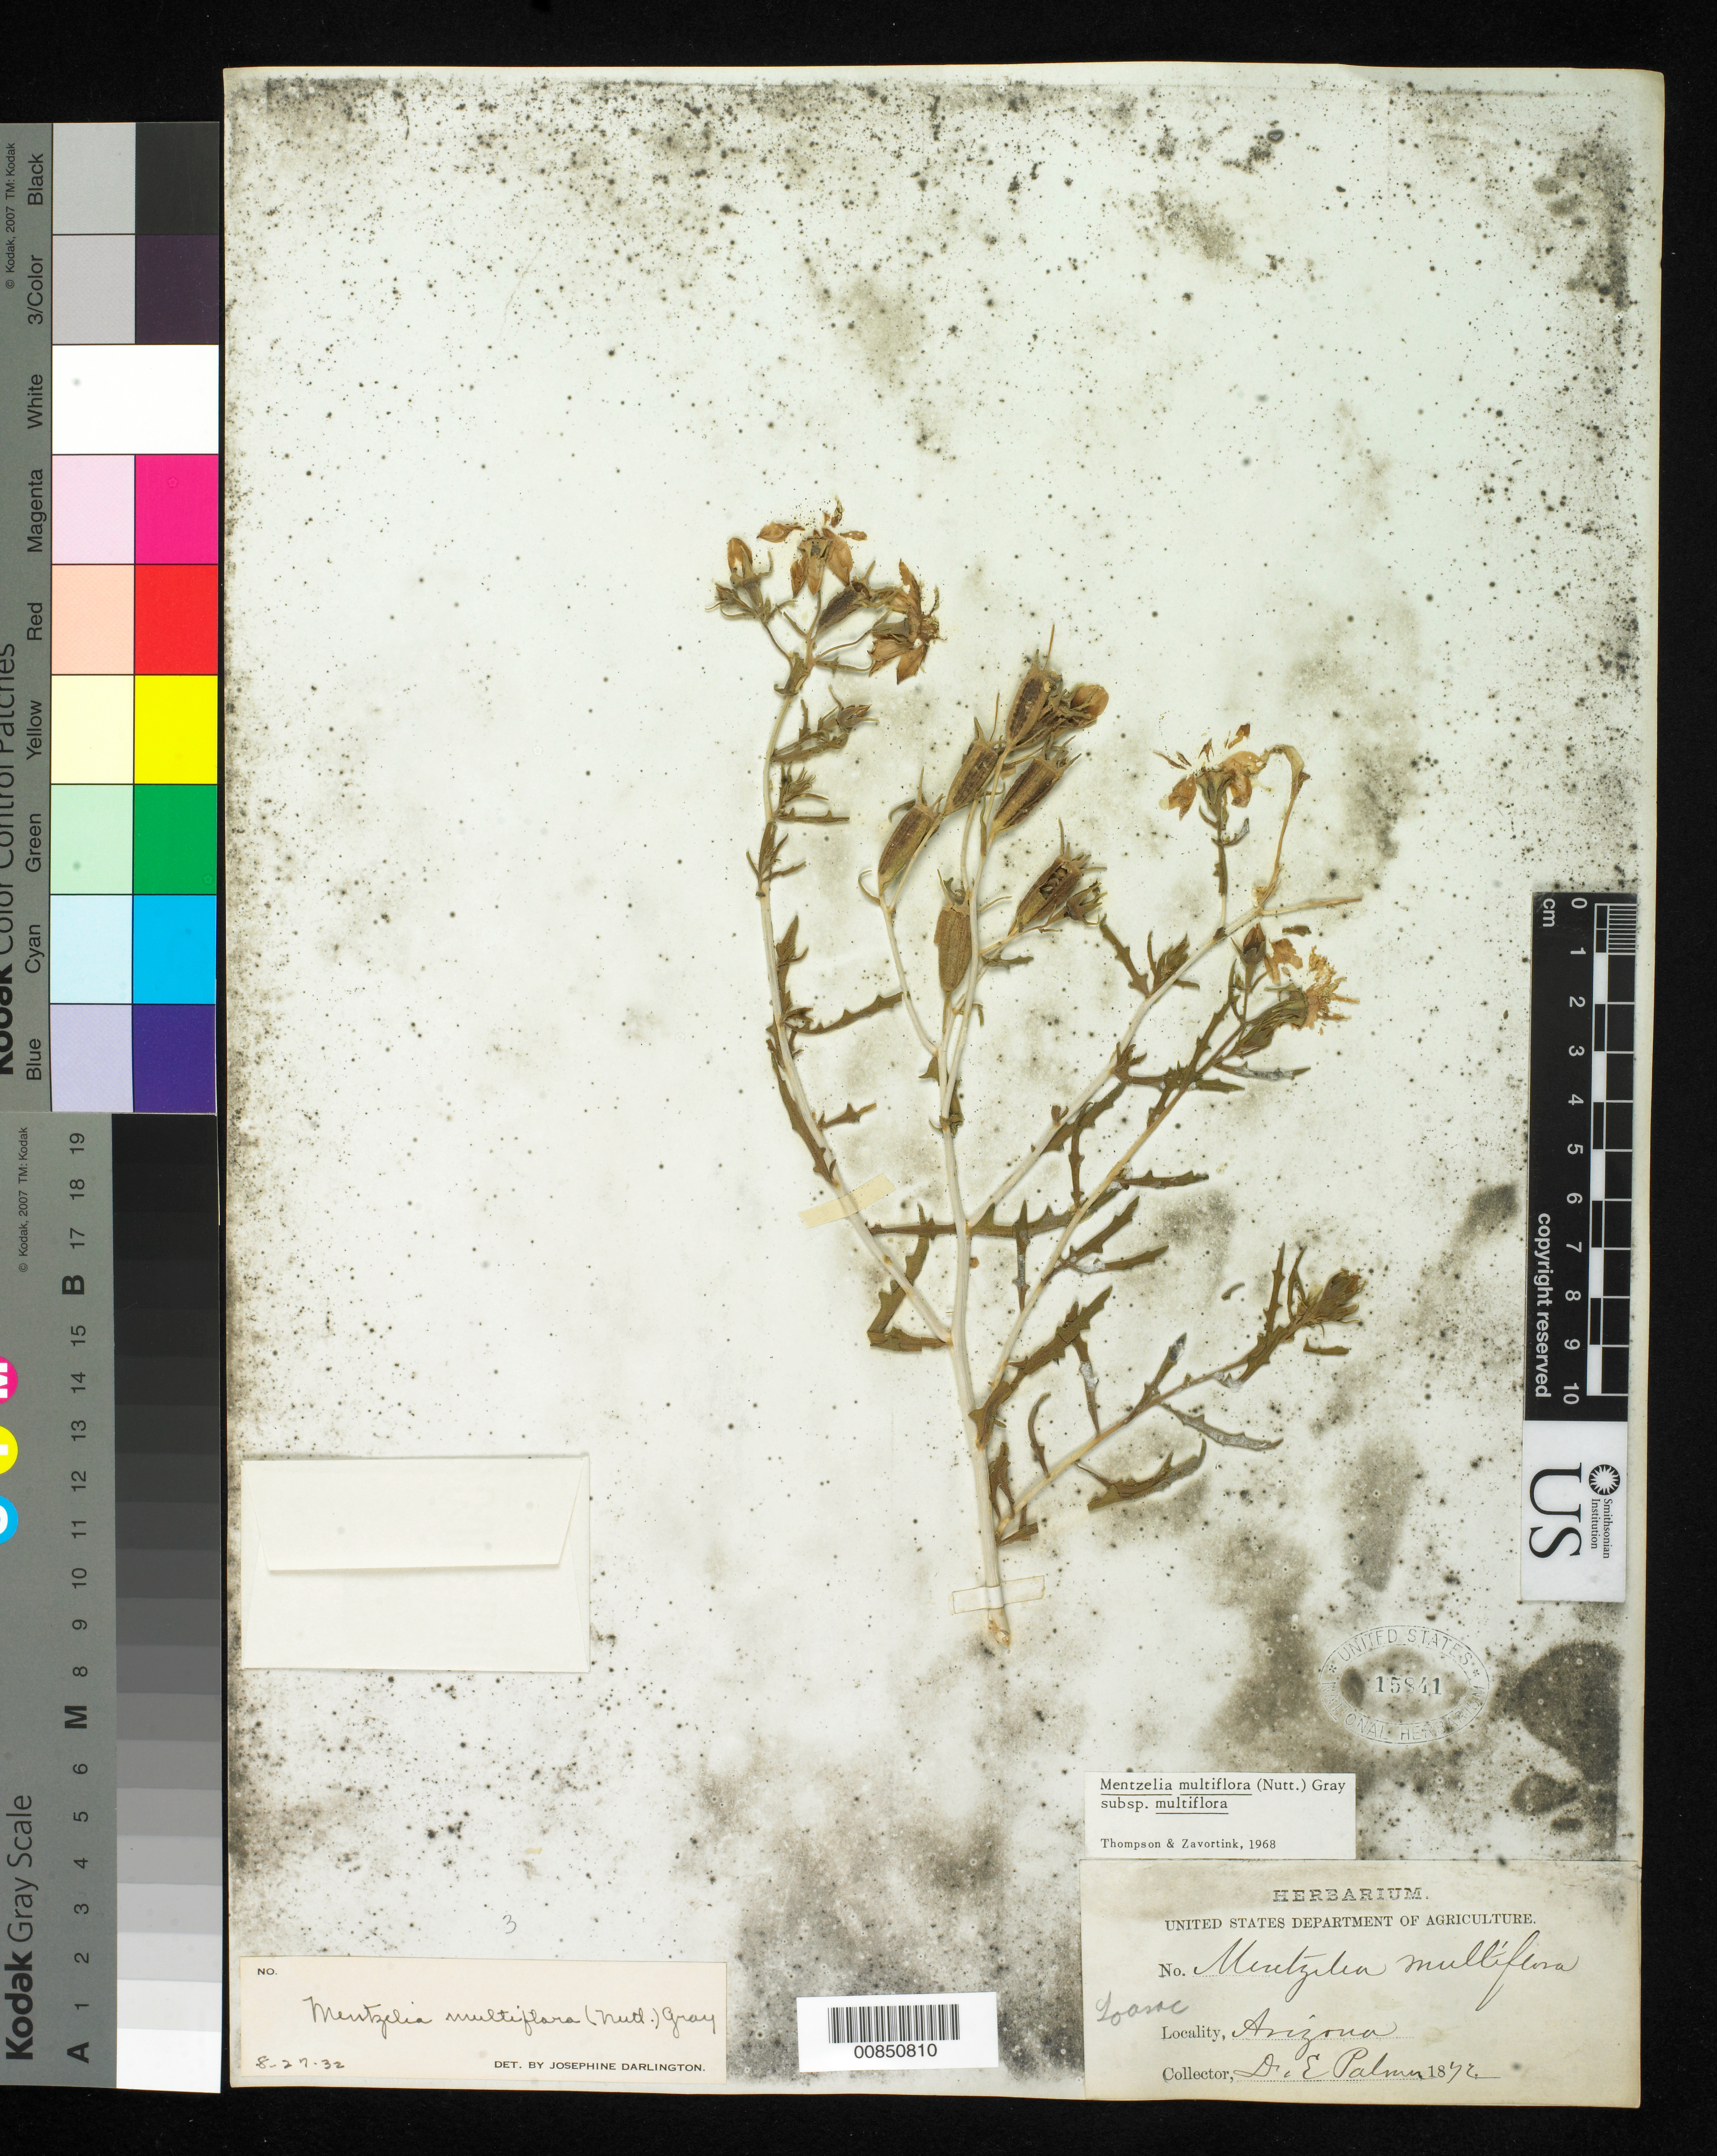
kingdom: Plantae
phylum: Tracheophyta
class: Magnoliopsida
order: Cornales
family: Loasaceae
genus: Mentzelia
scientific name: Mentzelia multiflora subsp. multiflora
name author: (Nutt.) A. Gray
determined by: Zavortink, J. E.; Thompson, H. J.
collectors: E. Palmer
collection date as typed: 1872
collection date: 1872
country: United States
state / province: Arizona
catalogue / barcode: US 15841